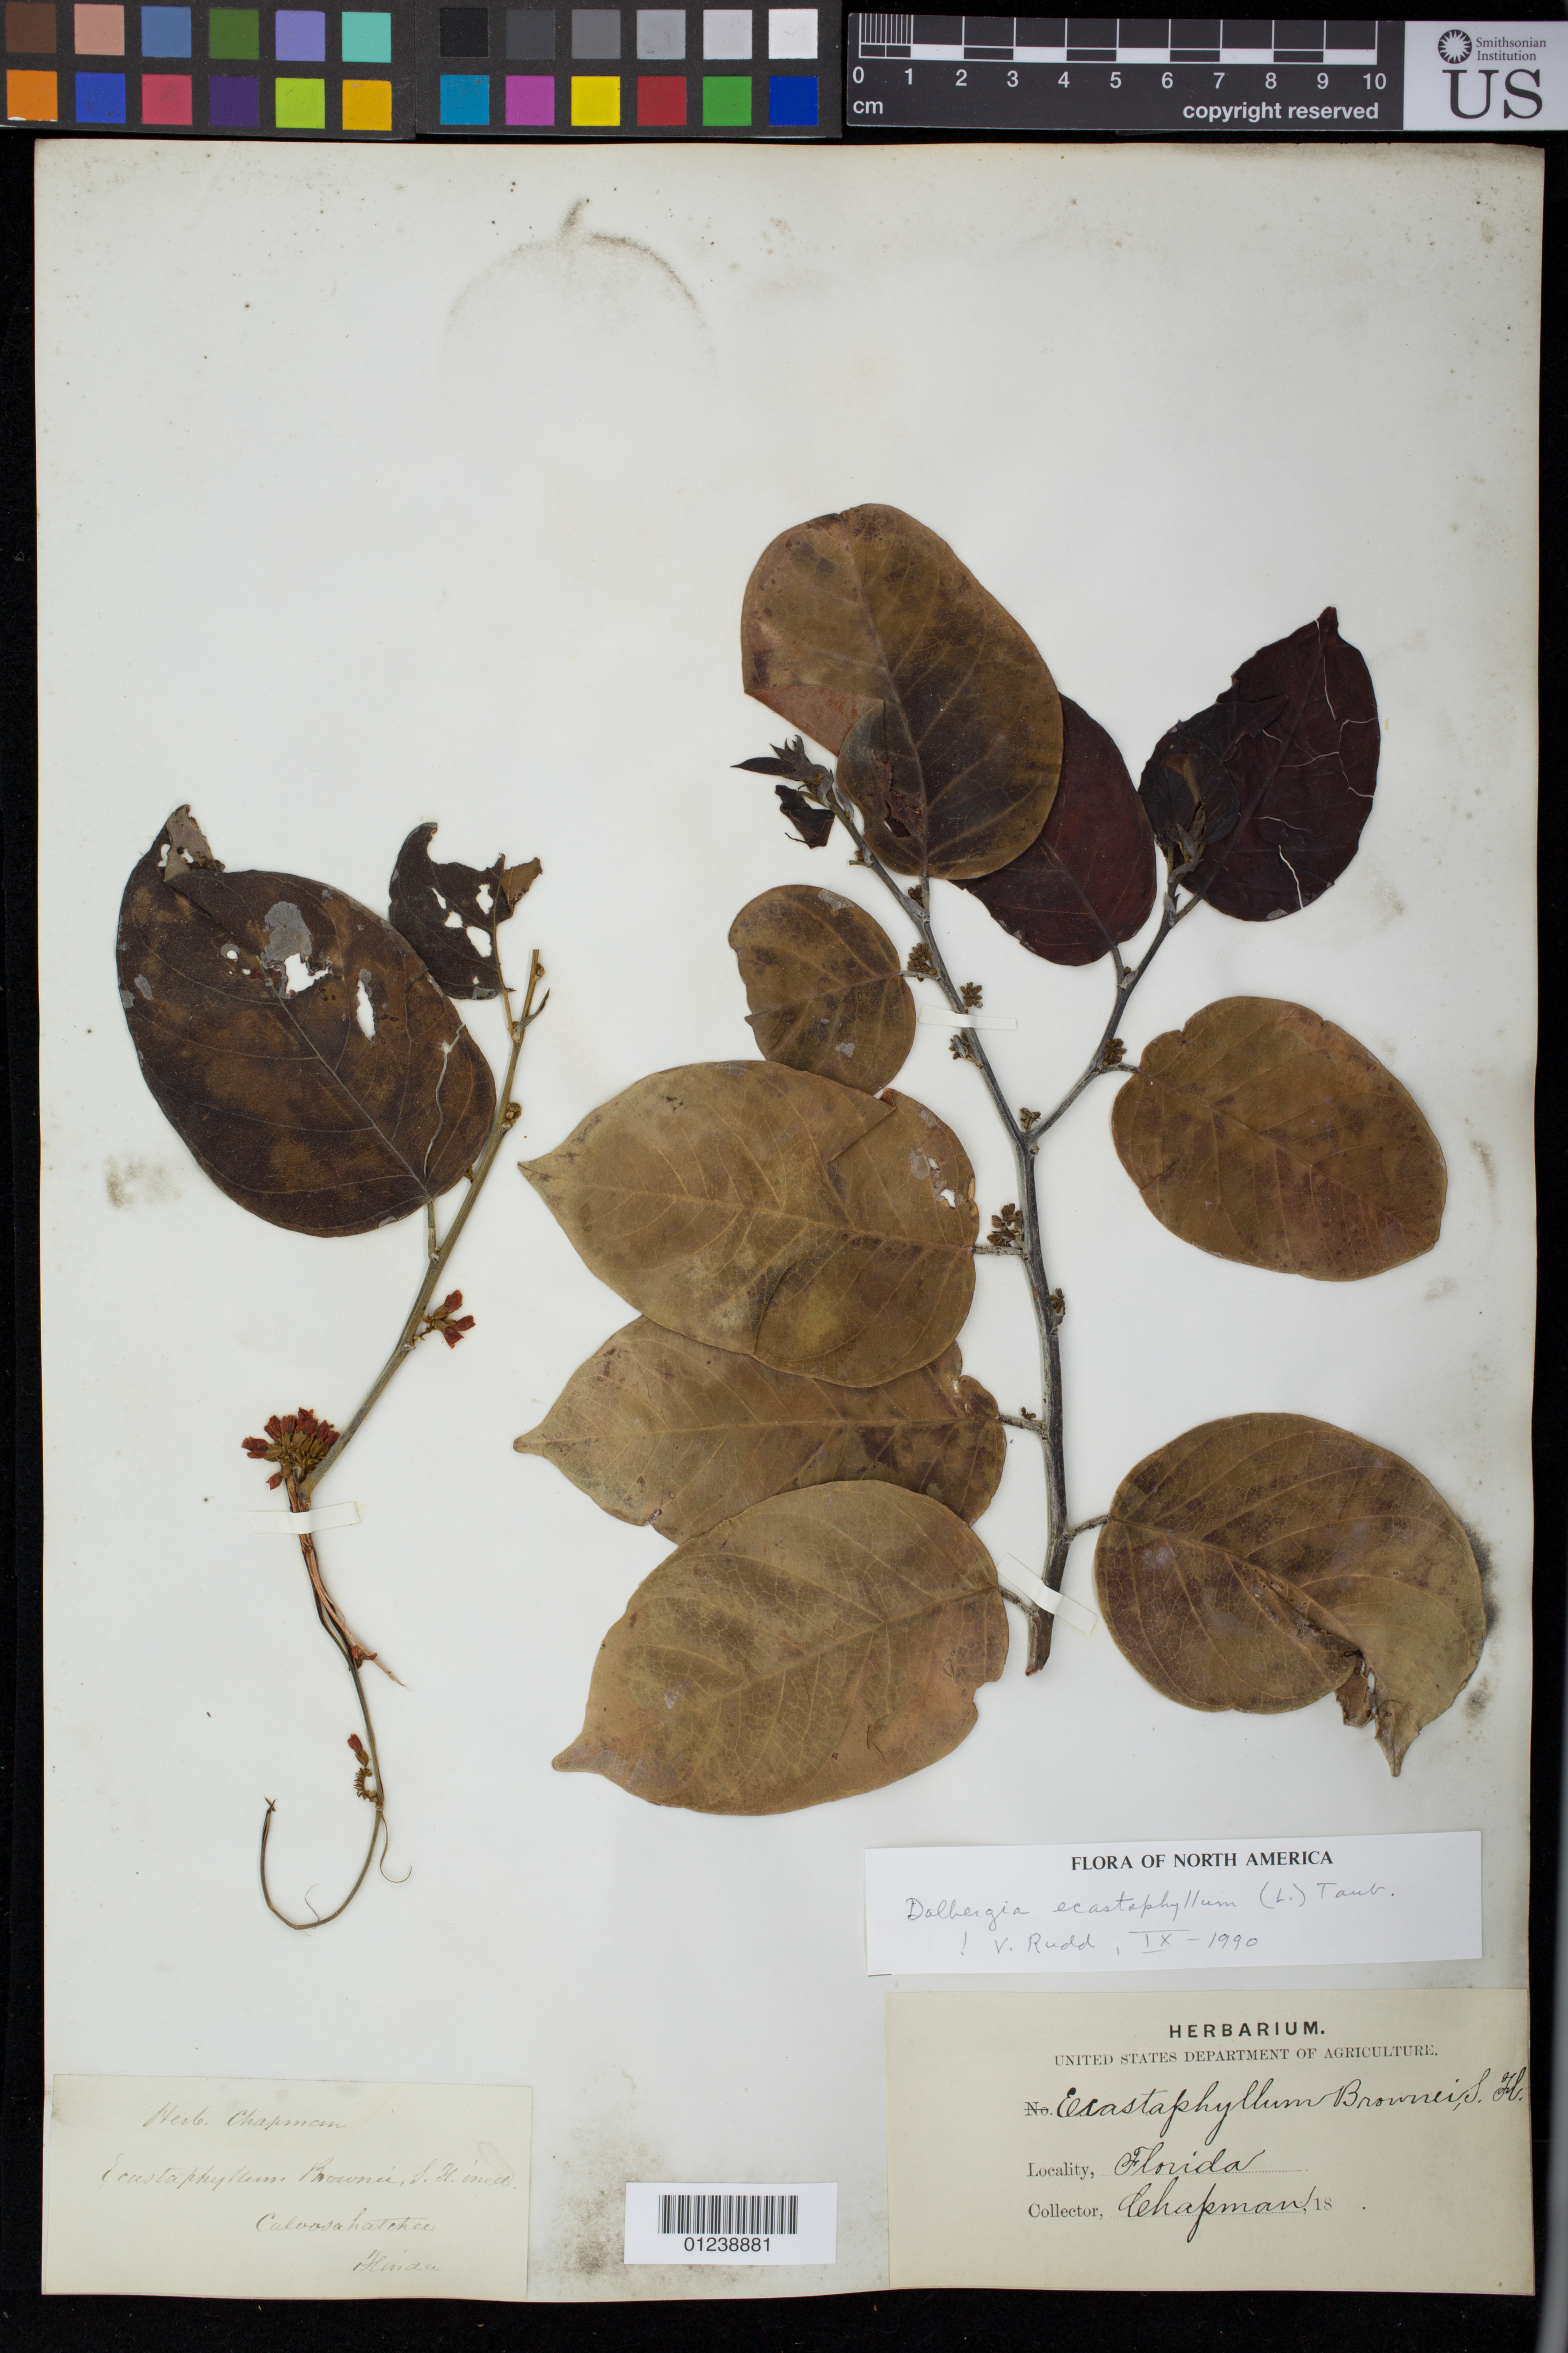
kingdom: Plantae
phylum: Tracheophyta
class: Magnoliopsida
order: Fabales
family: Fabaceae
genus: Dalbergia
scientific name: Dalbergia ecastaphyllum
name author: (L.) Taub.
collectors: A. Chapman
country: United States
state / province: Florida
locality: Caloosahatchee